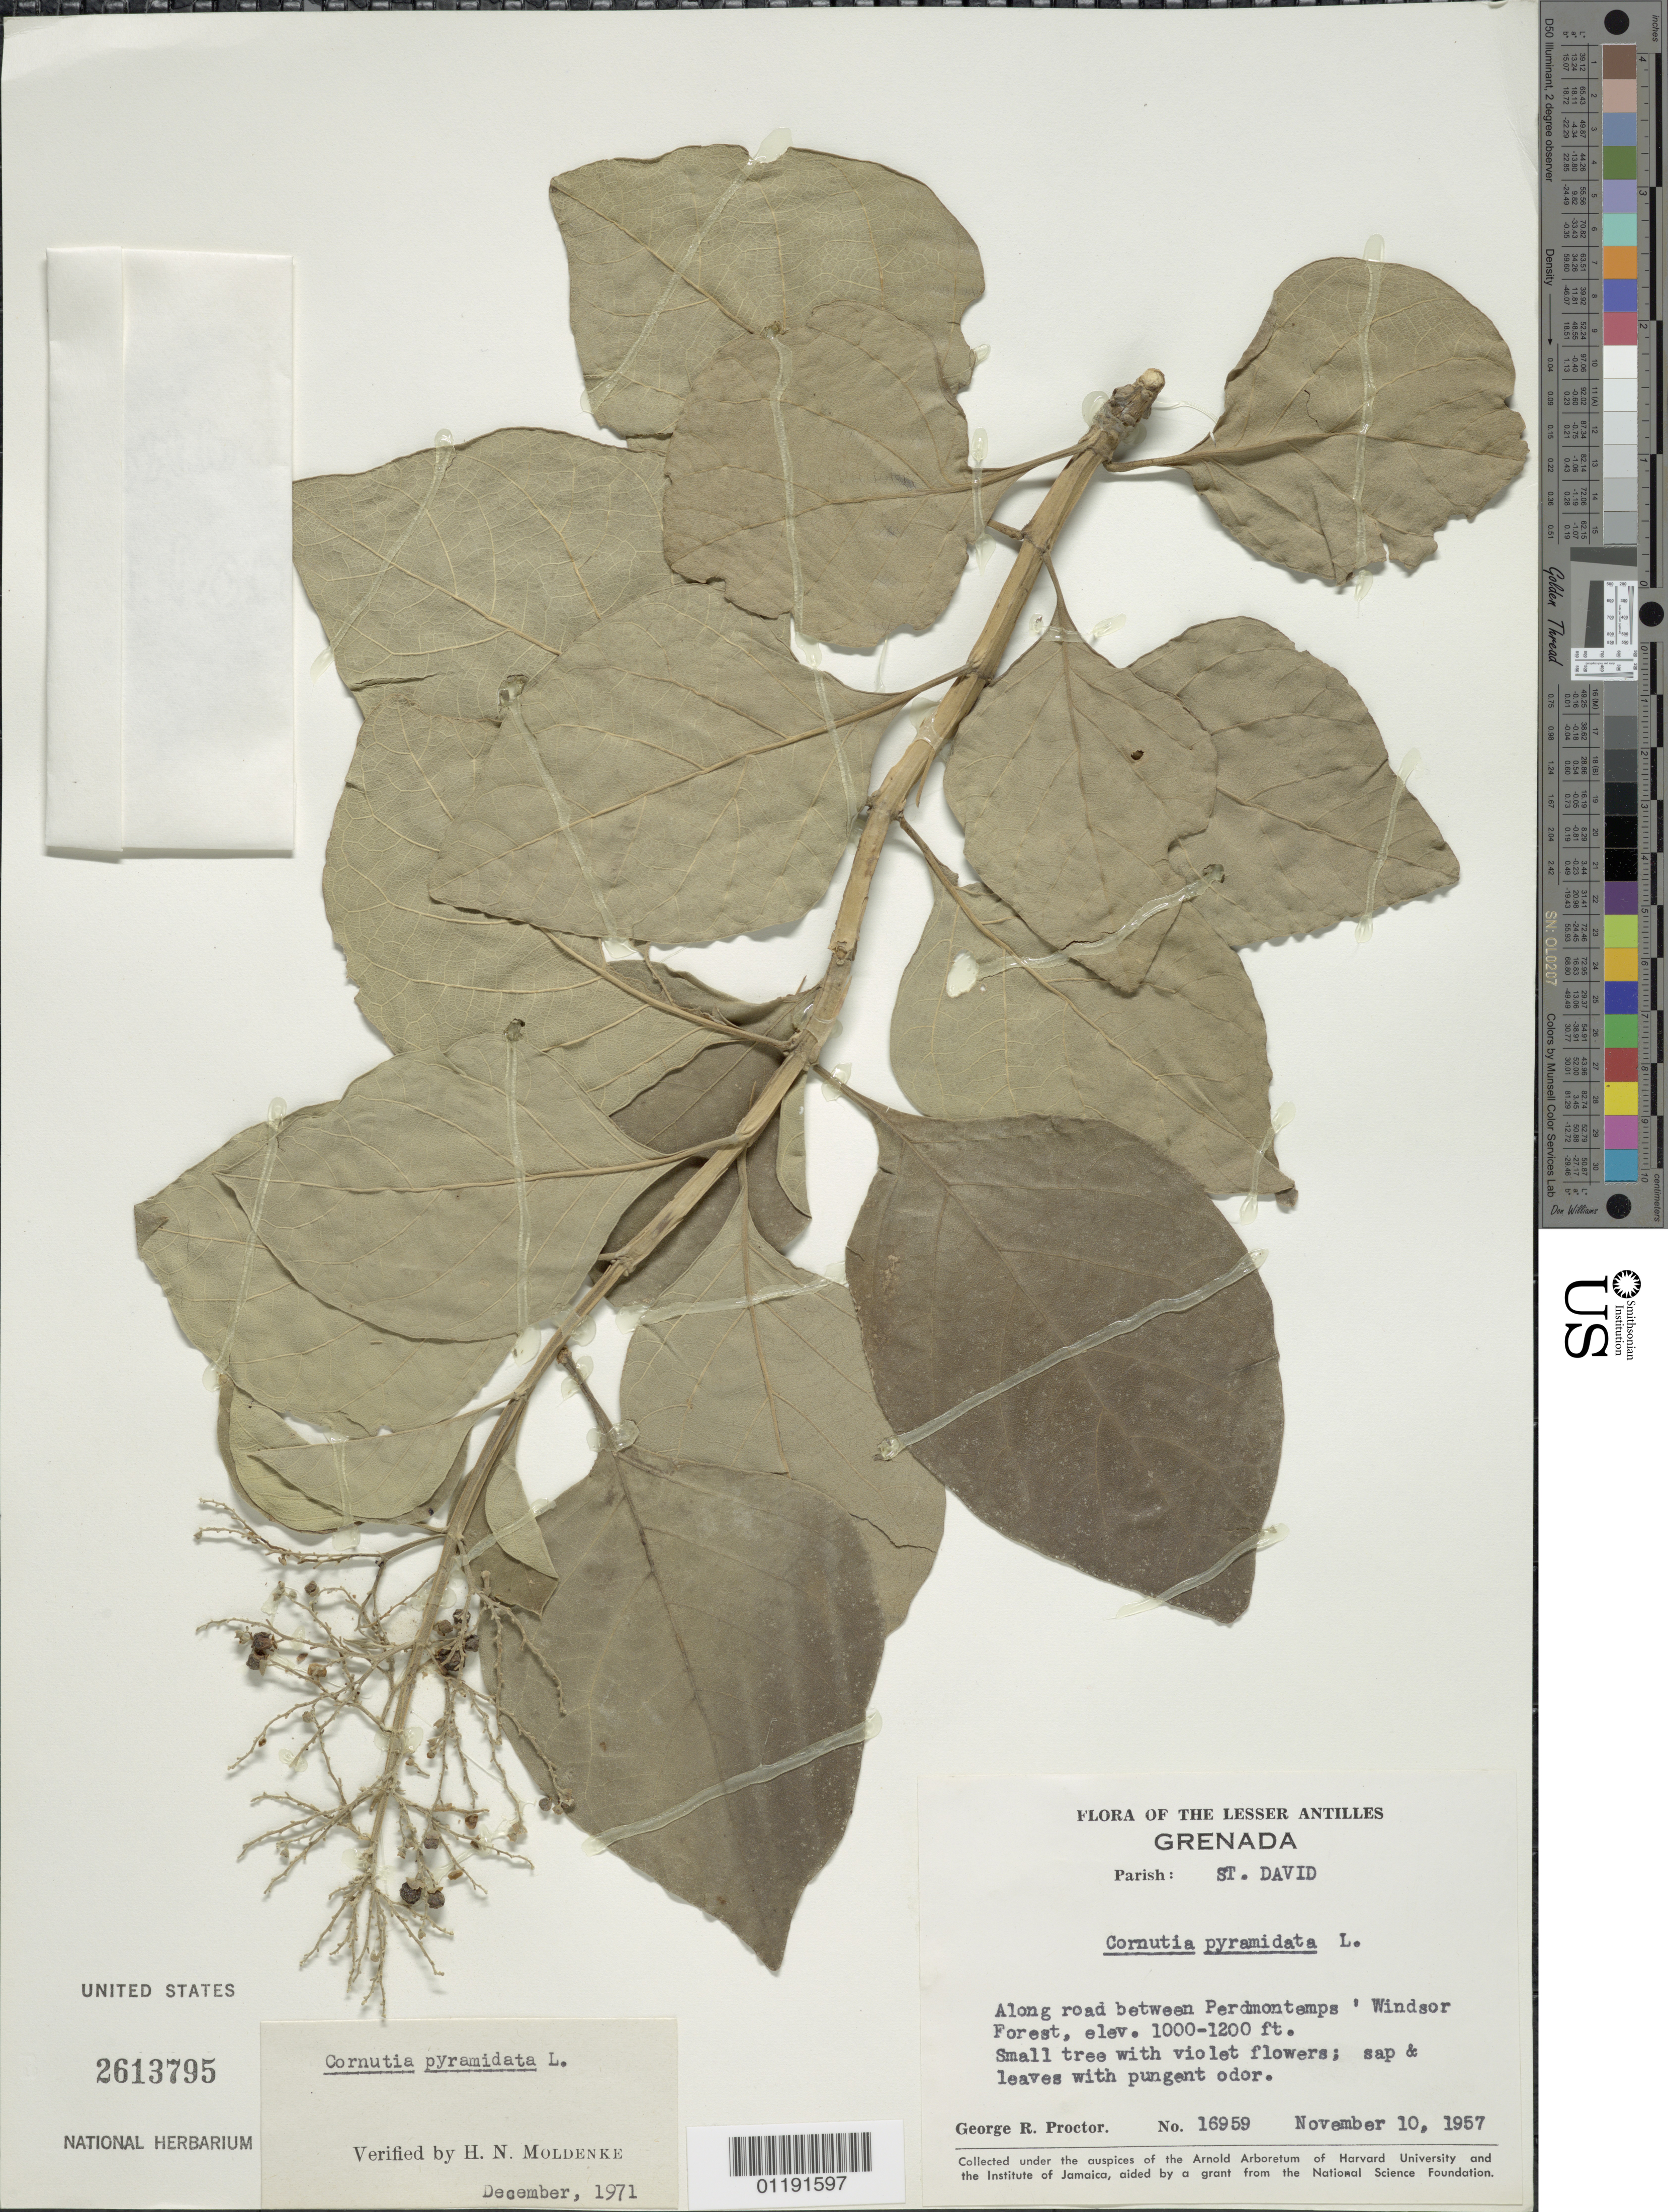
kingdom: Plantae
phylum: Tracheophyta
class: Magnoliopsida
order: Lamiales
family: Lamiaceae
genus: Cornutia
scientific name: Cornutia pyramidata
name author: L.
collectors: G. Proctor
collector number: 16959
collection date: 1957-11-10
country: Grenada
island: Grenada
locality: Between Perdmontemps and Windsor Forest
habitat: Along road, forest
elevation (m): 305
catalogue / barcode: US 2613795